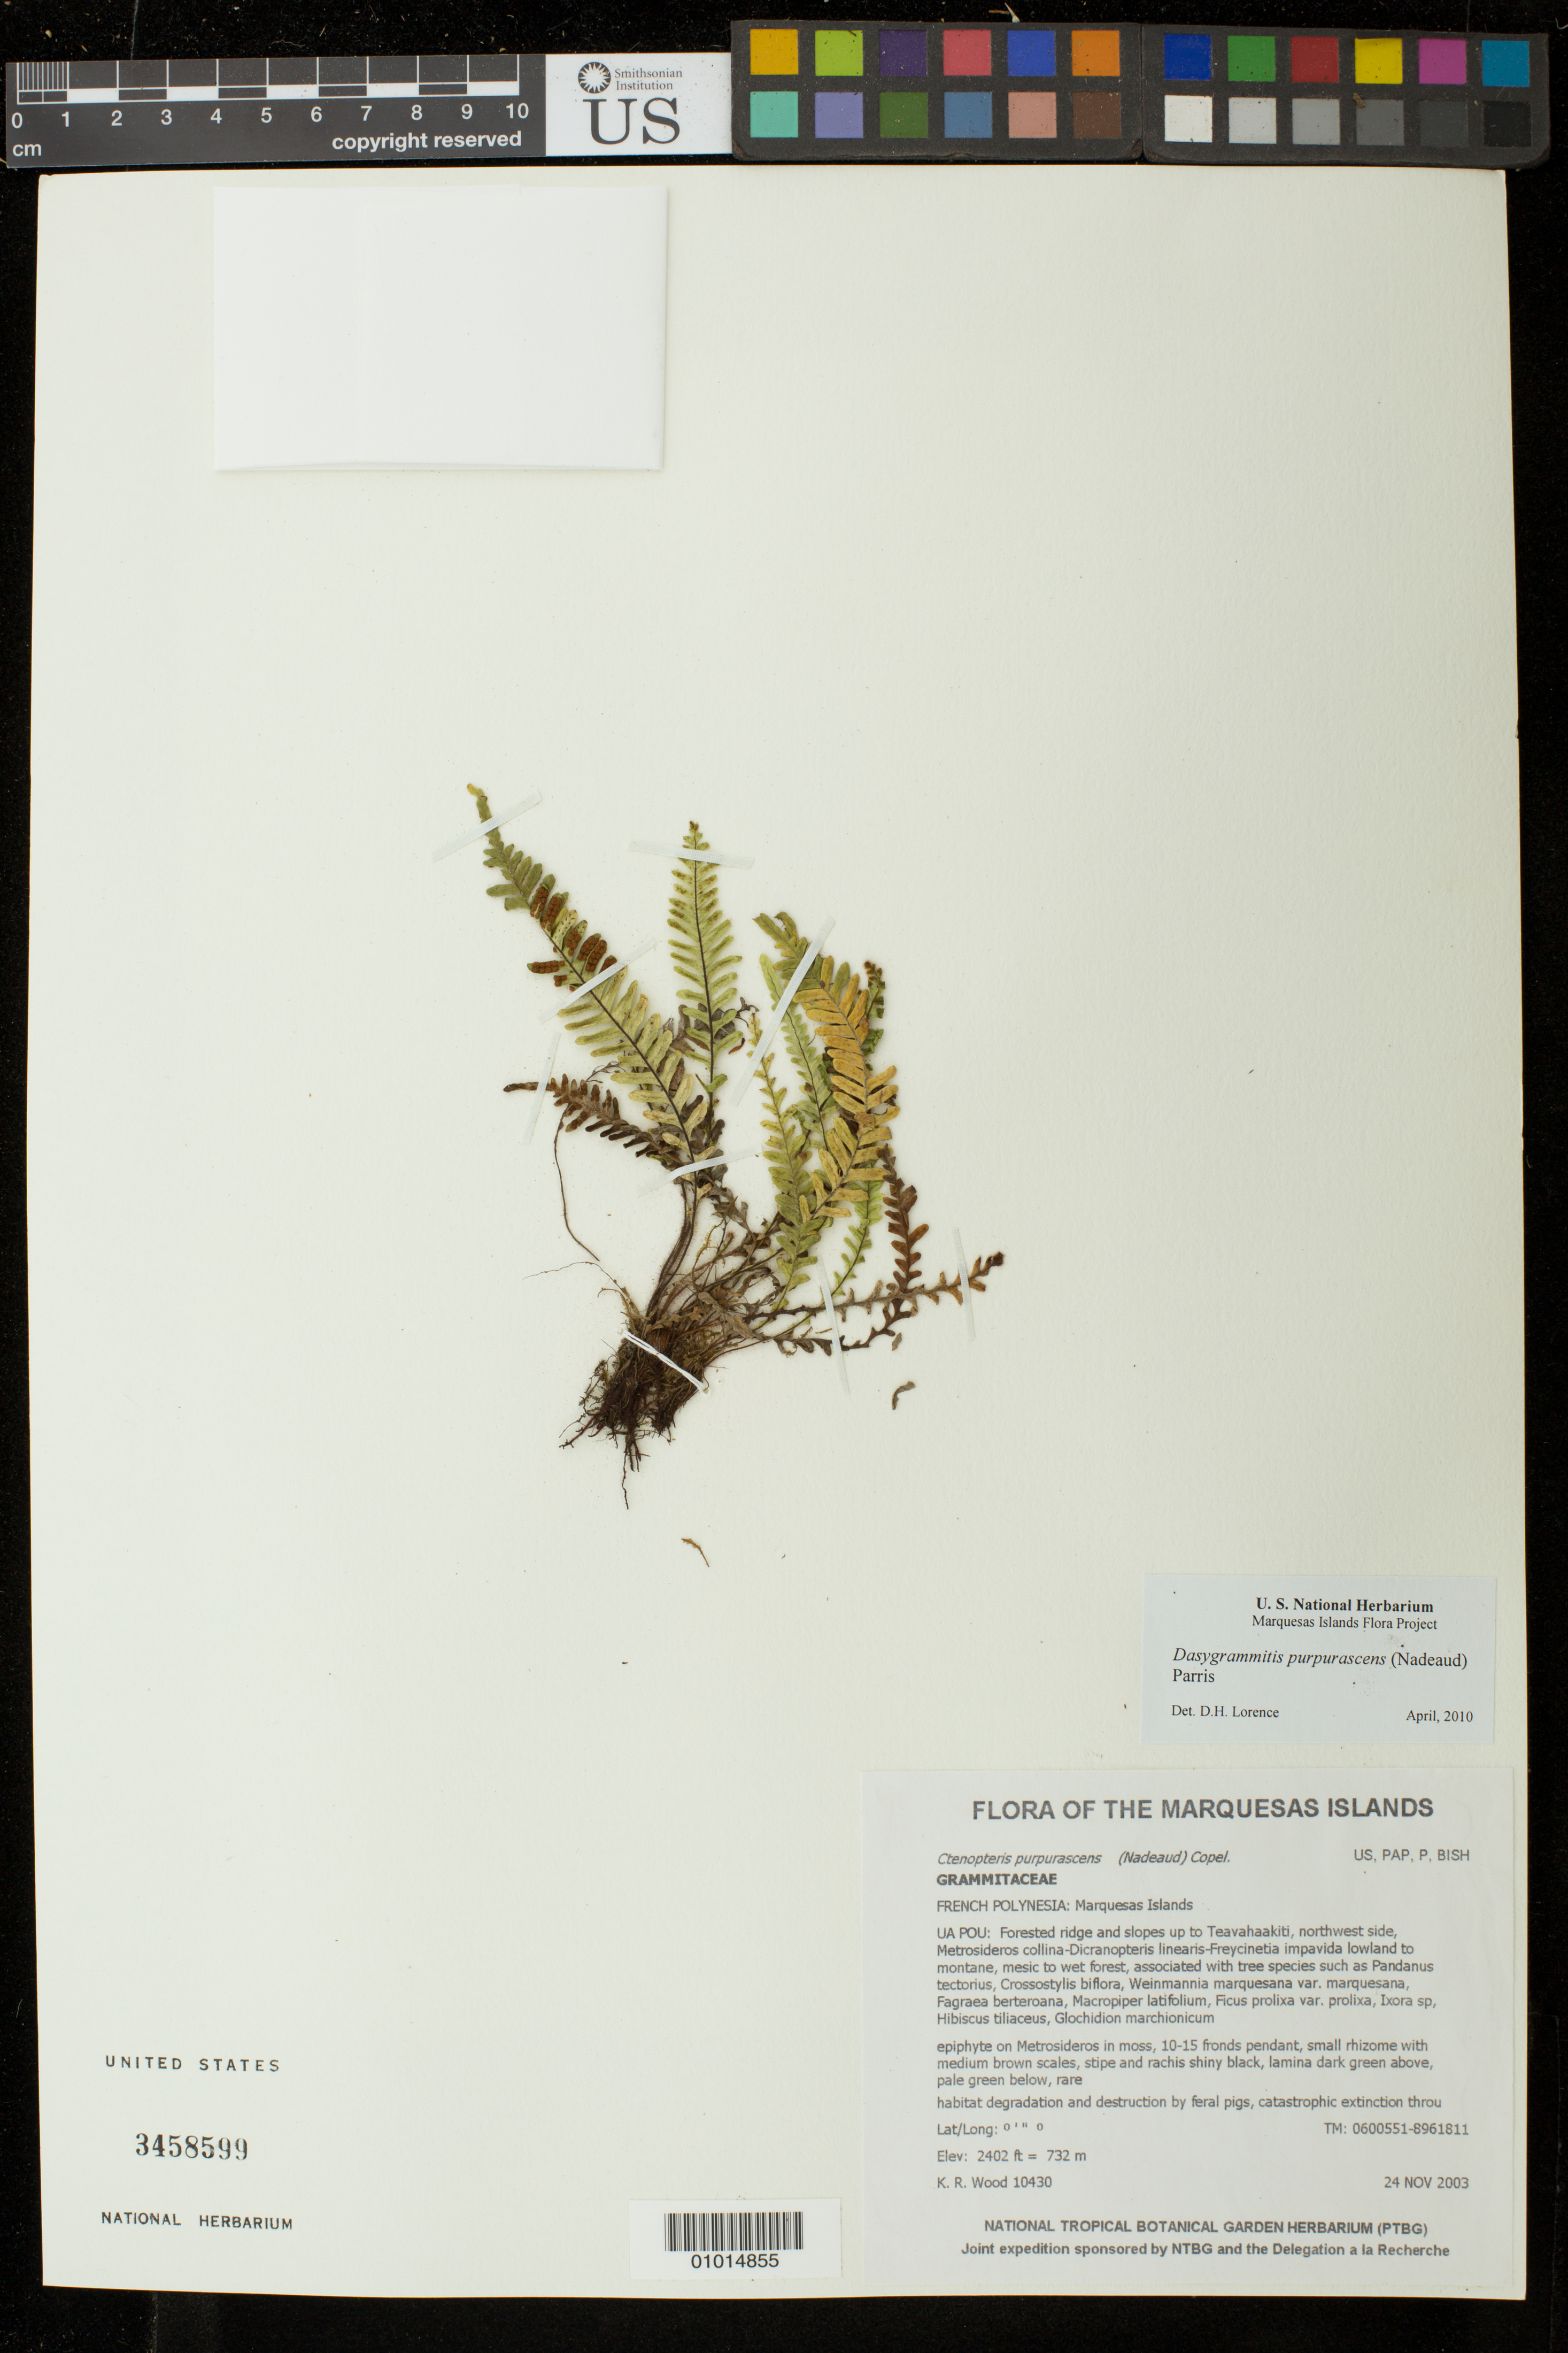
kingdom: Plantae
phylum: Tracheophyta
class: Polypodiopsida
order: Polypodiales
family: Polypodiaceae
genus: Dasygrammitis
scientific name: Dasygrammitis purpurascens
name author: (Nadeaud) Parris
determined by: Lorence, David H., (PTBG), National Tropical Botanical Garden (UNITED STATES)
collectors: K. R. Wood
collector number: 10430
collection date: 2003-11-24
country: French Polynesia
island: Ua Pou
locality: Forested ridge and slopes up to Teavahaakiti, northwest side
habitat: Metrosideros collina - Dicranopteris linearis - Freycinetia impavida lowland to montane, mesic to wet forest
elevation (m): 732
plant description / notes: Habitat degradation and destruction by feral pigs, catastrophic extinction through environmental events, predation by rats [Rattus exulans] that eat seeds, competition with non-native plant taxa such as Ageratum conyzoides, Emilia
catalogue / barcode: US 3458599